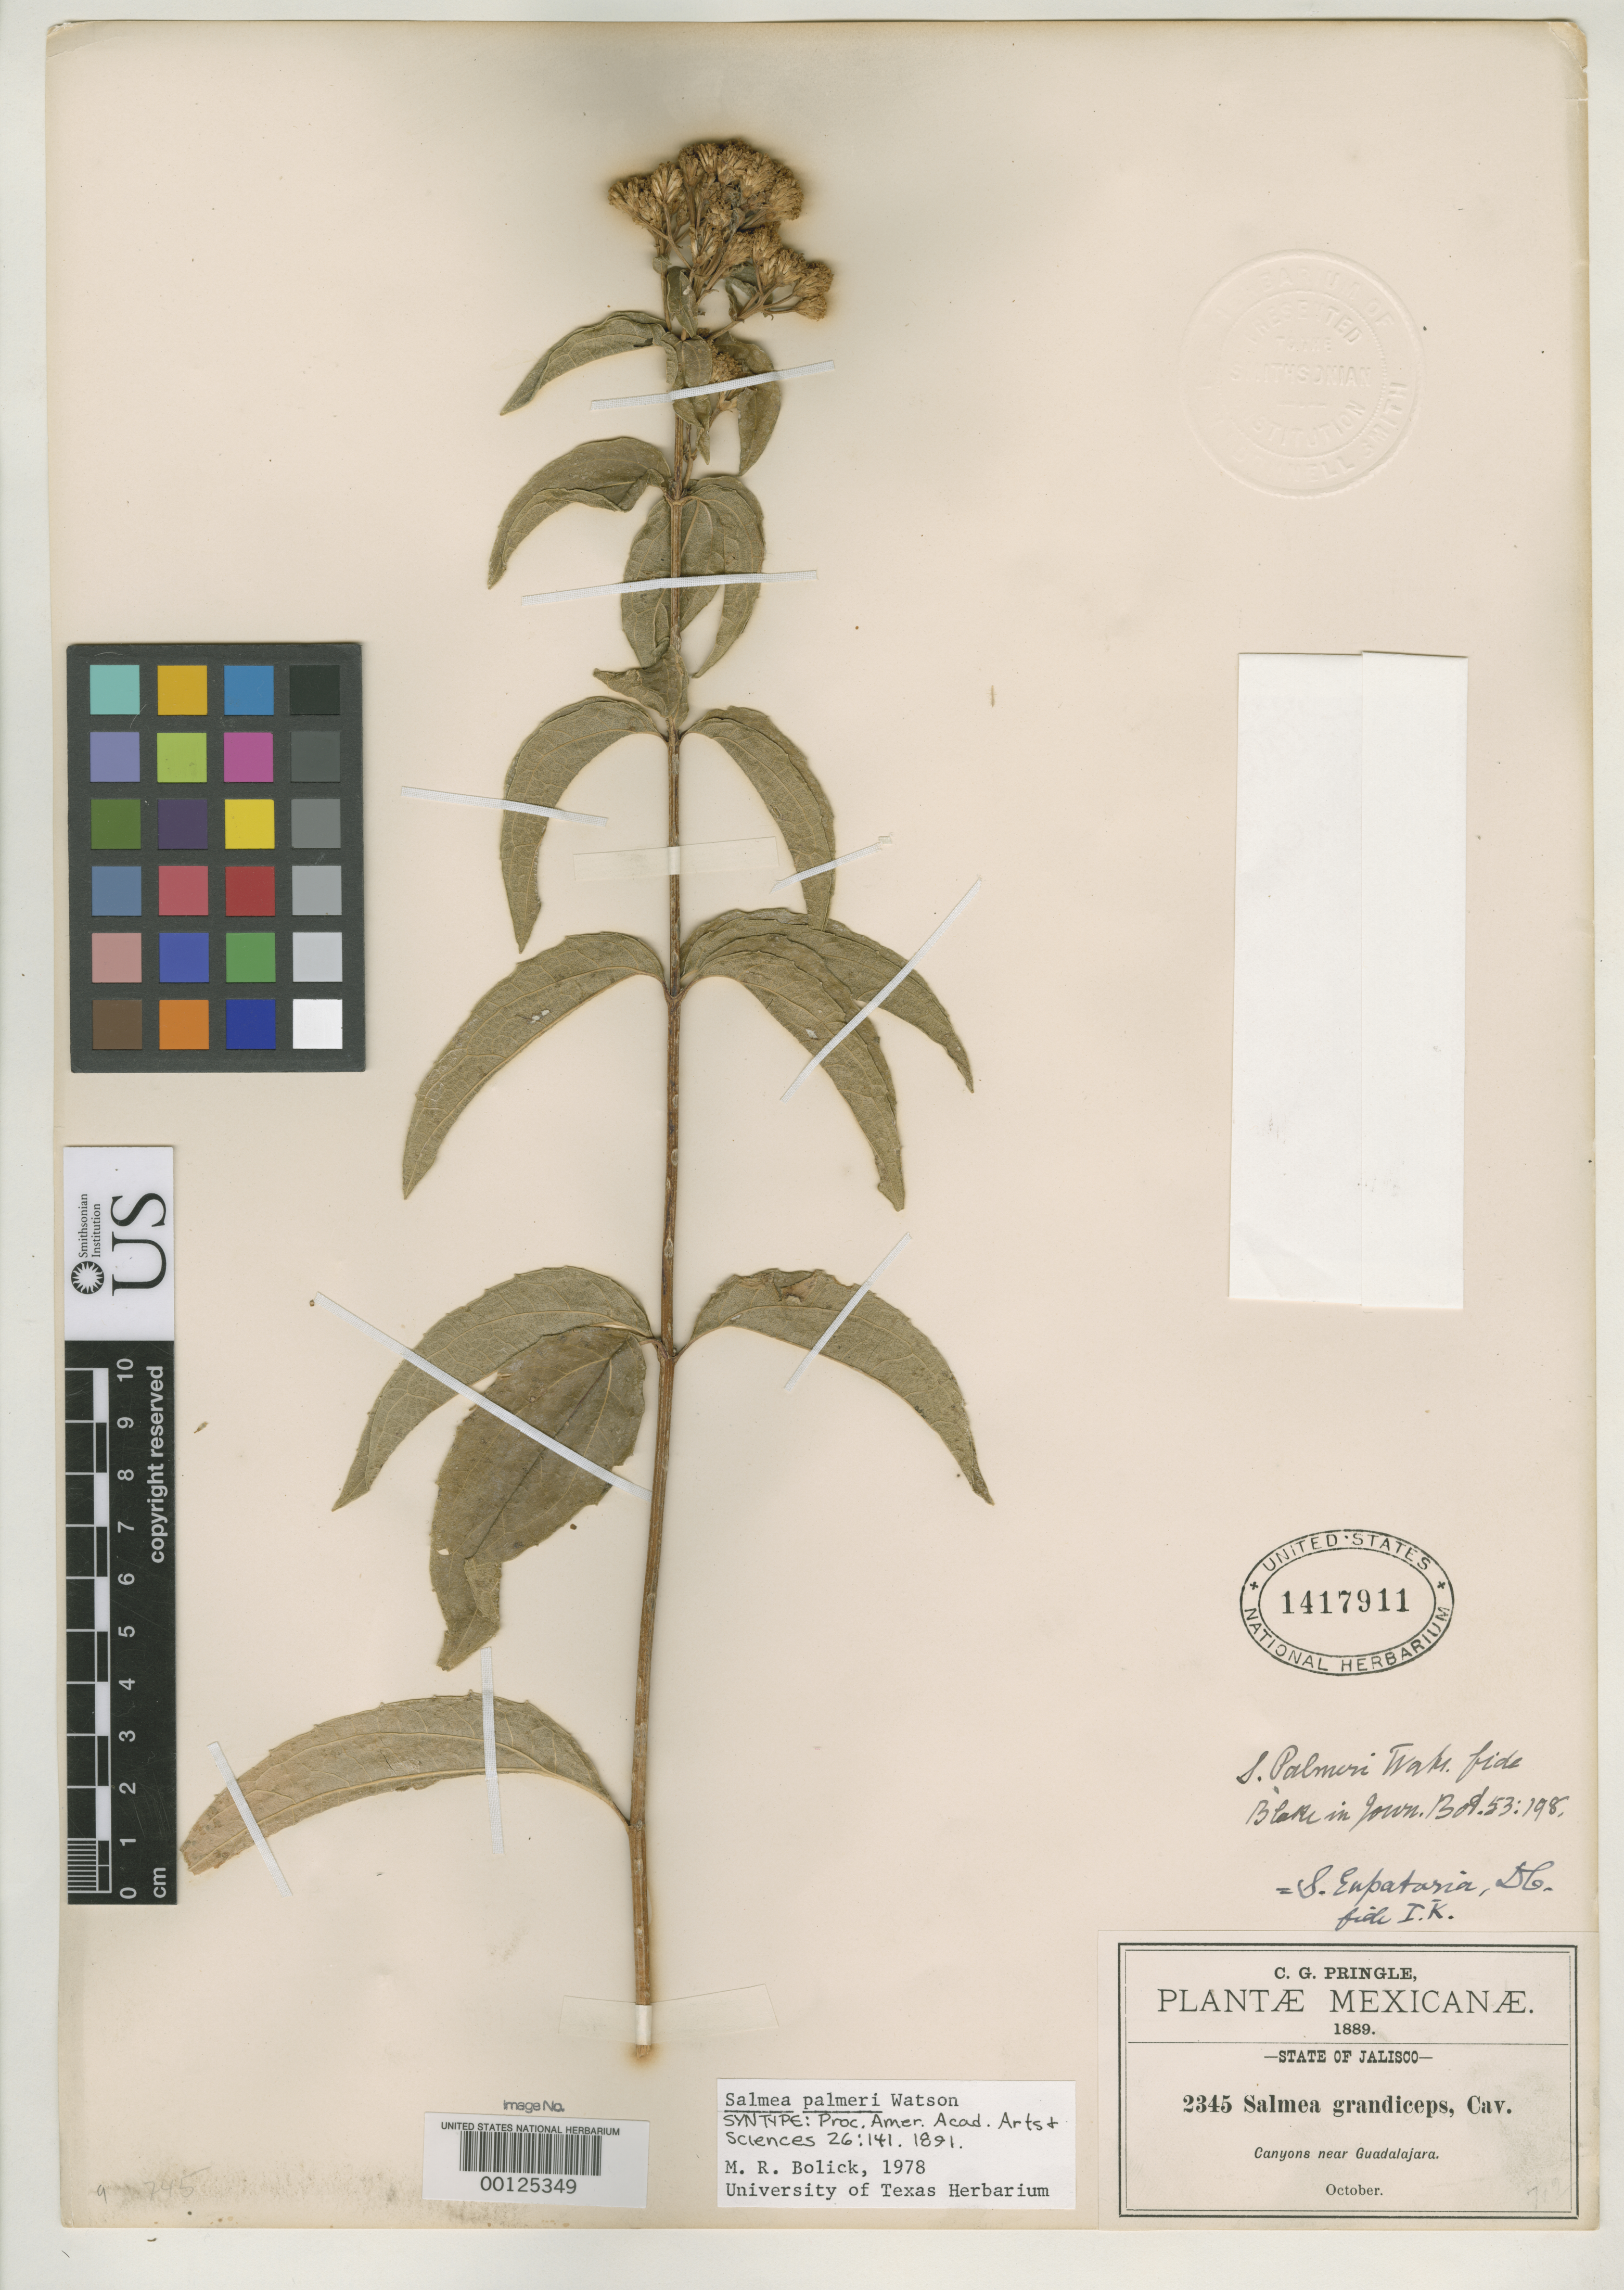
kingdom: Plantae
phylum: Tracheophyta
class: Magnoliopsida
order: Asterales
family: Asteraceae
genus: Salmea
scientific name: Salmea palmeri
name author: S. Watson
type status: Syntype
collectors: C. G. Pringle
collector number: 2345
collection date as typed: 20 Sep 1886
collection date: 1886-09-20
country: Mexico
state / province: Jalisco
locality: Near Guadalajara.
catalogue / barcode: US 1417911